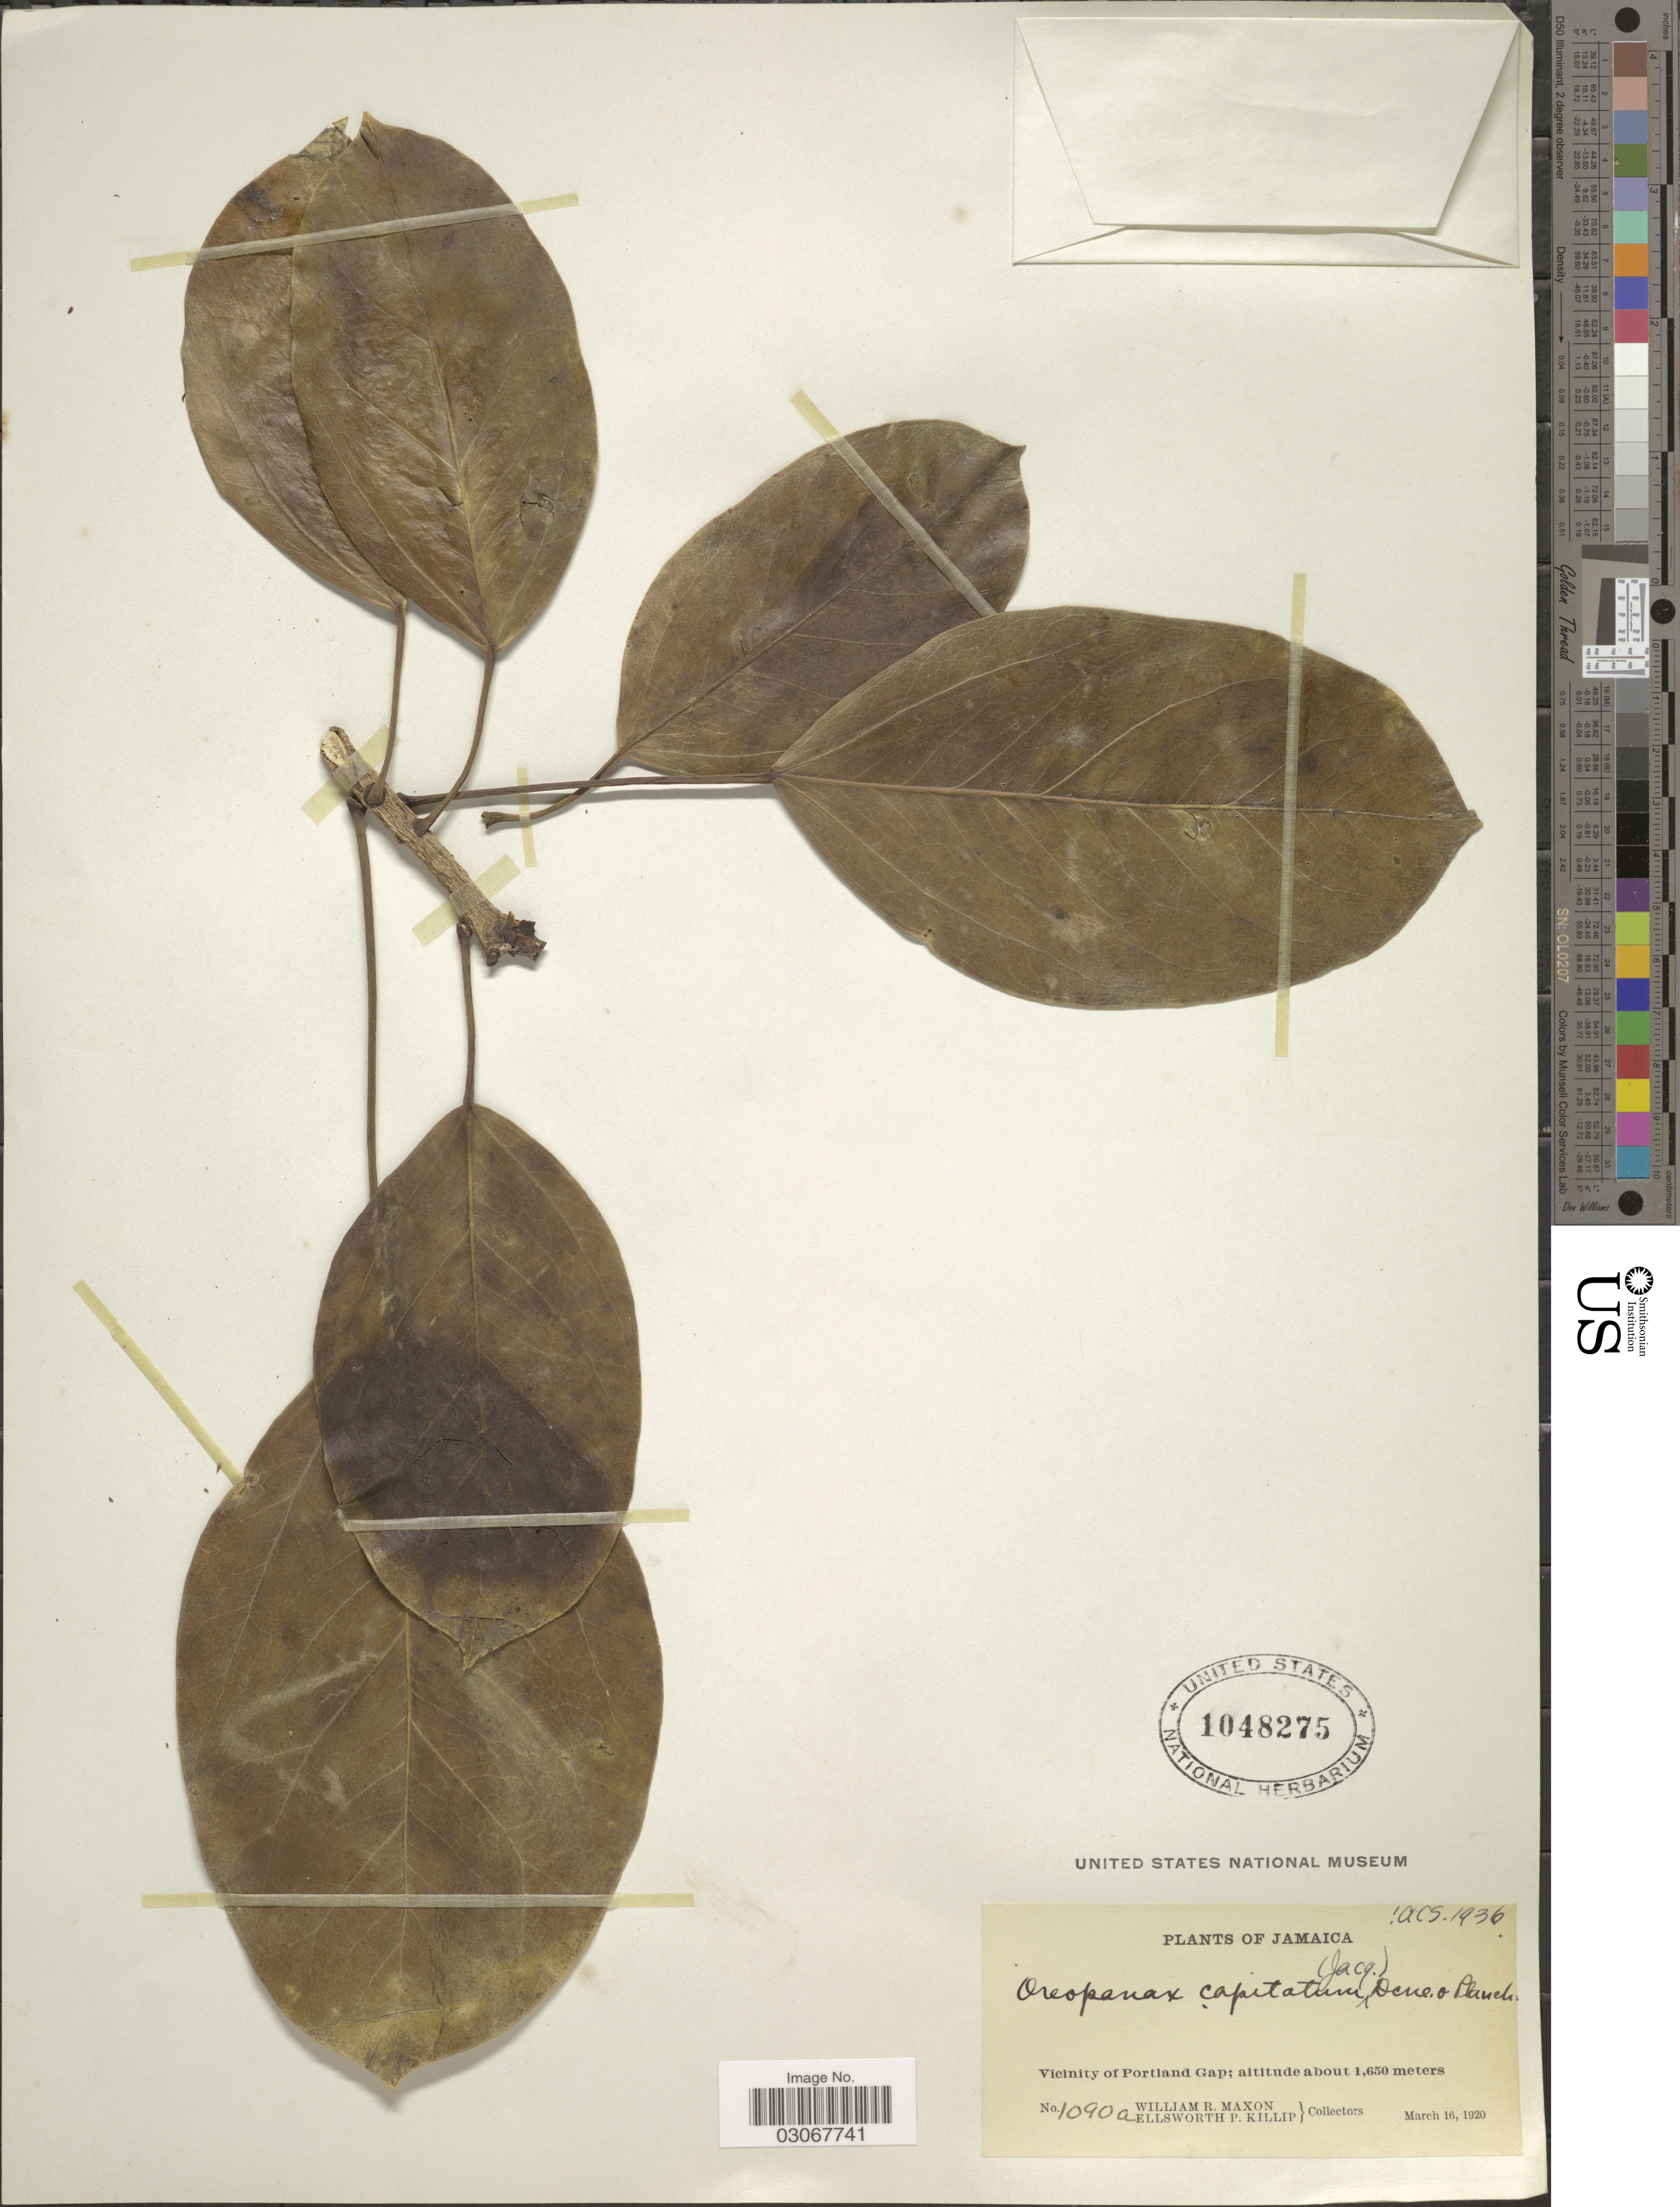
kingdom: Plantae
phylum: Tracheophyta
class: Magnoliopsida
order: Apiales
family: Araliaceae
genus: Oreopanax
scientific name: Oreopanax capitatus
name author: (Jacq.) Decne. & Planch.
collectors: W. R. Maxon & E. P. Killip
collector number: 1090a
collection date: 1920-03-16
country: Jamaica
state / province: Portland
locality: Vicinity of Portland Gap.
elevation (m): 1650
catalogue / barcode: US 1048275